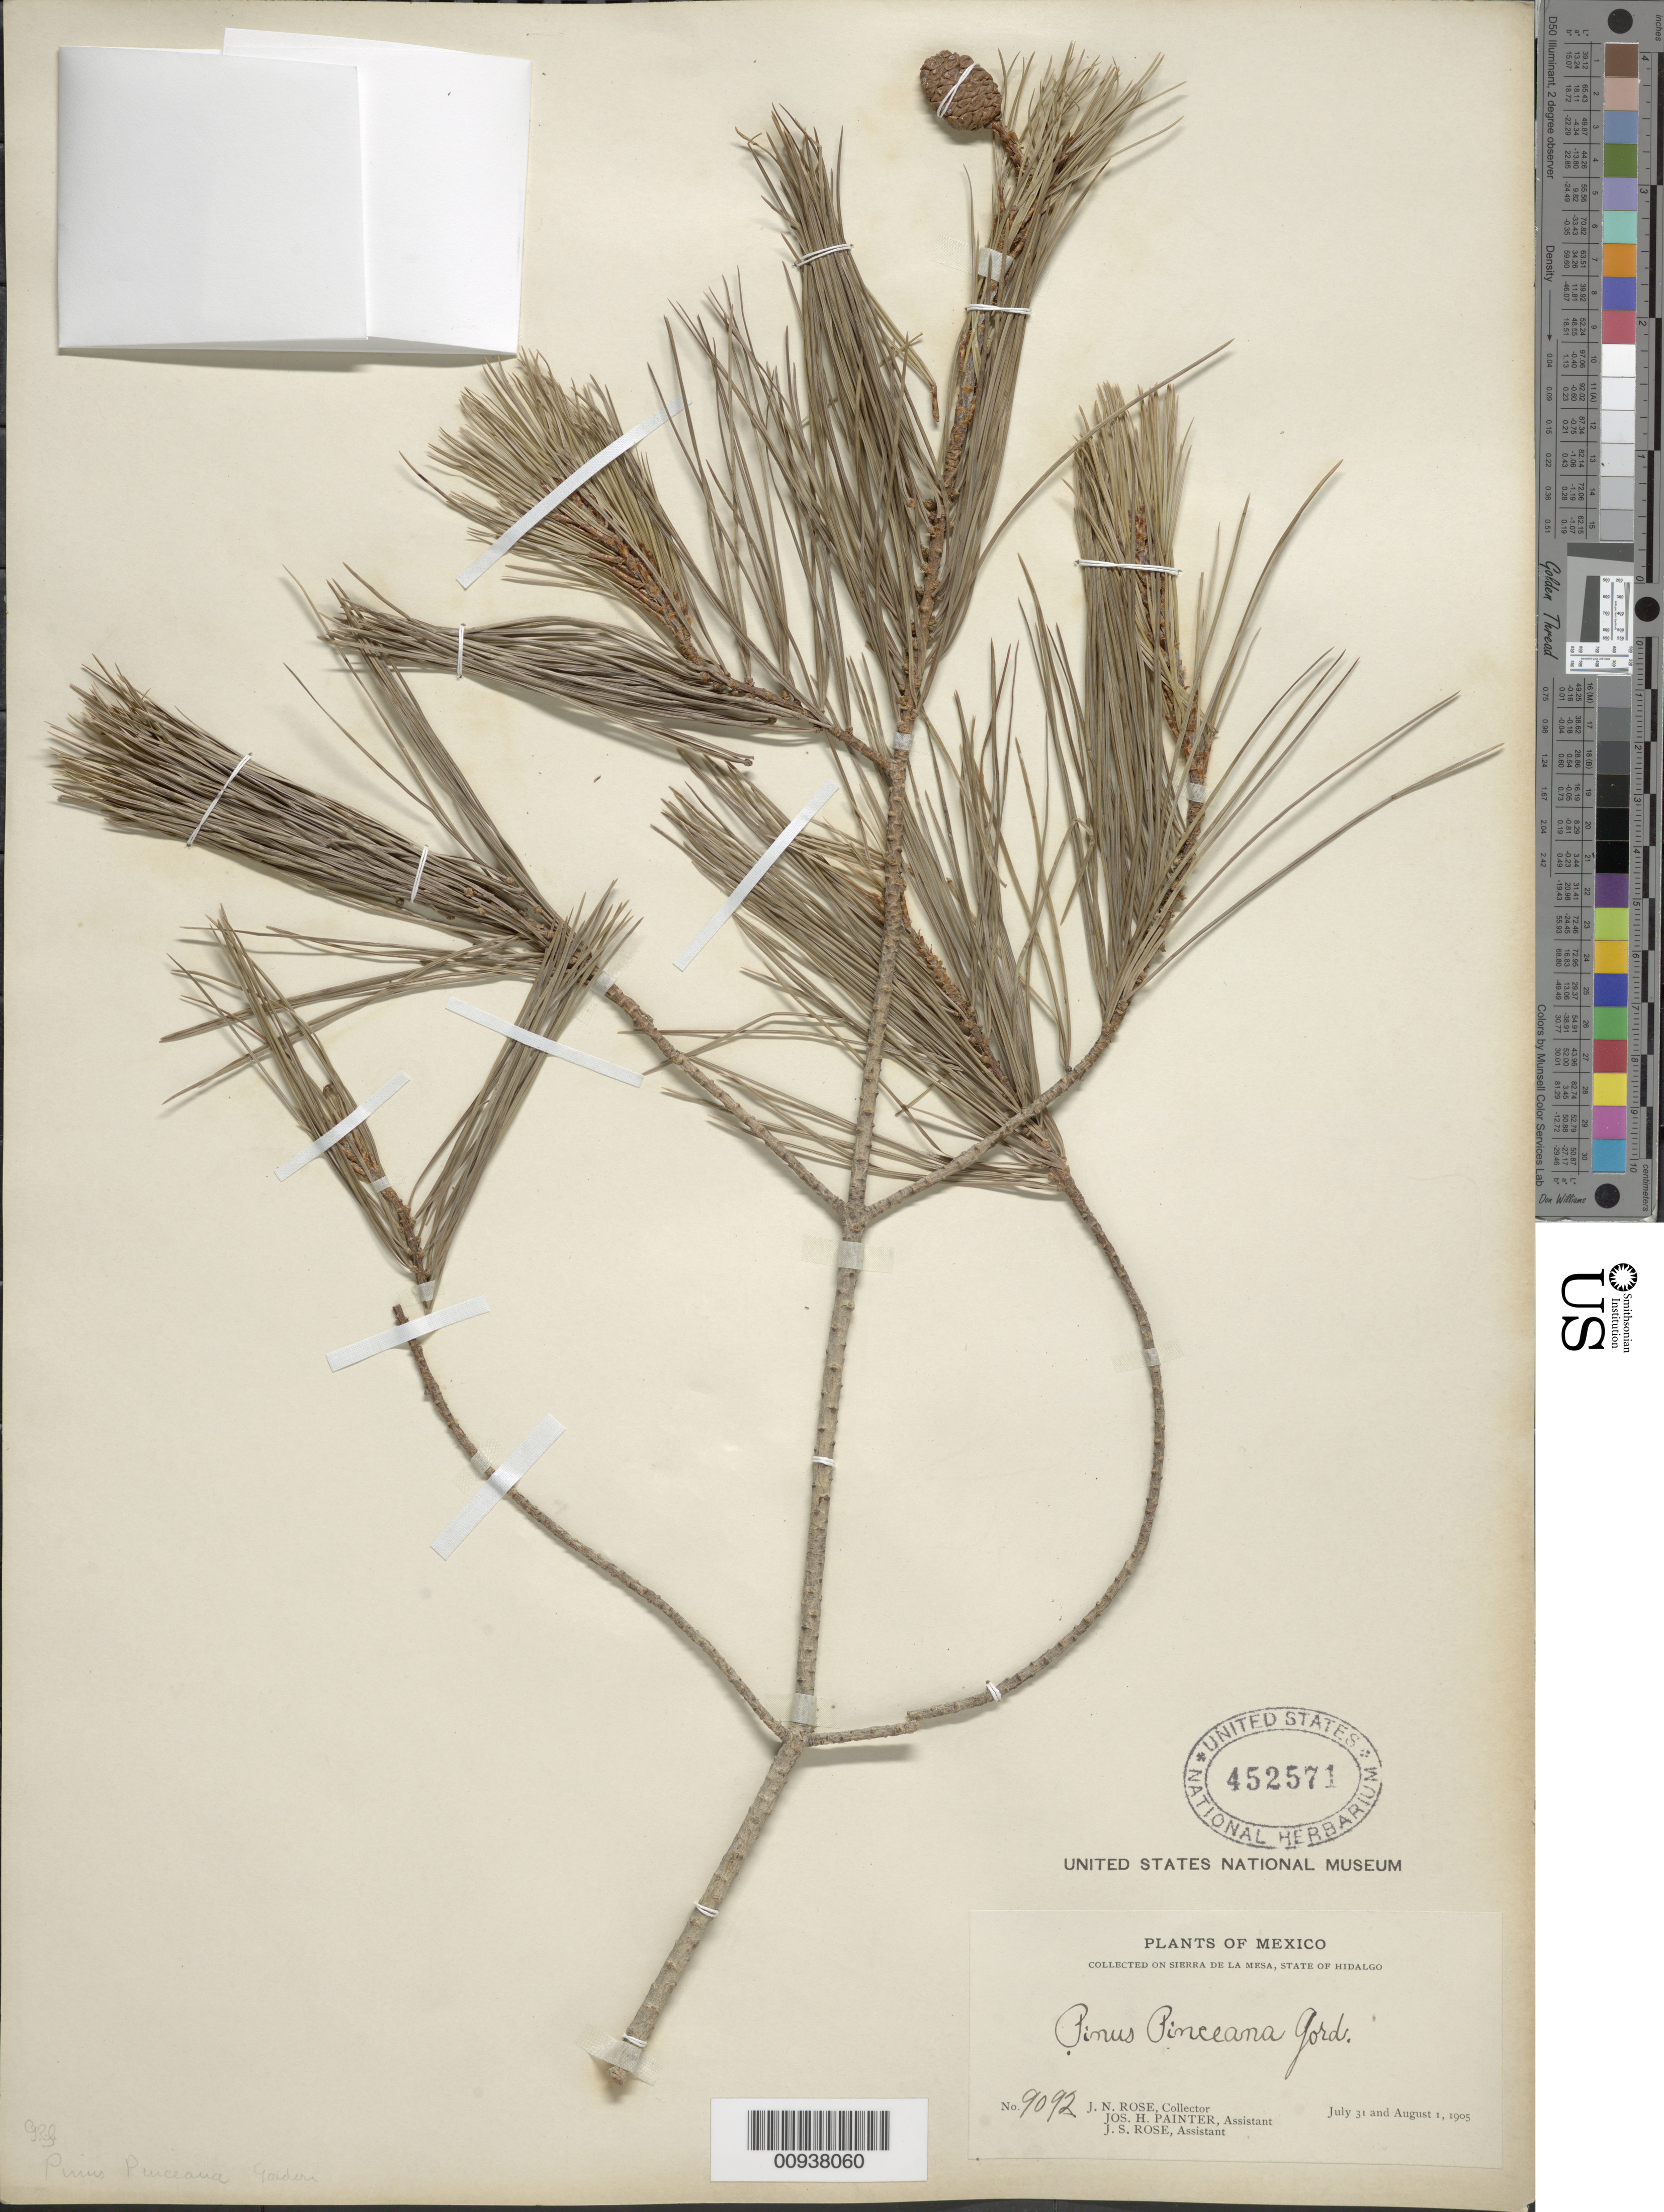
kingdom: Plantae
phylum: Tracheophyta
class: Pinopsida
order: Pinales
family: Pinaceae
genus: Pinus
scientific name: Pinus pinceana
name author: Gordon & Glend.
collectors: J. N. Rose, J. H. Painter & J. S. Rose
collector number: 9092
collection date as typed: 31 Jul 1905 to 01 Aug 1905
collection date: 1905-07-31/1905-08-01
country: Mexico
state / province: Hidalgo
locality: Sierra de la Mesa.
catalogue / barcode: US 452571